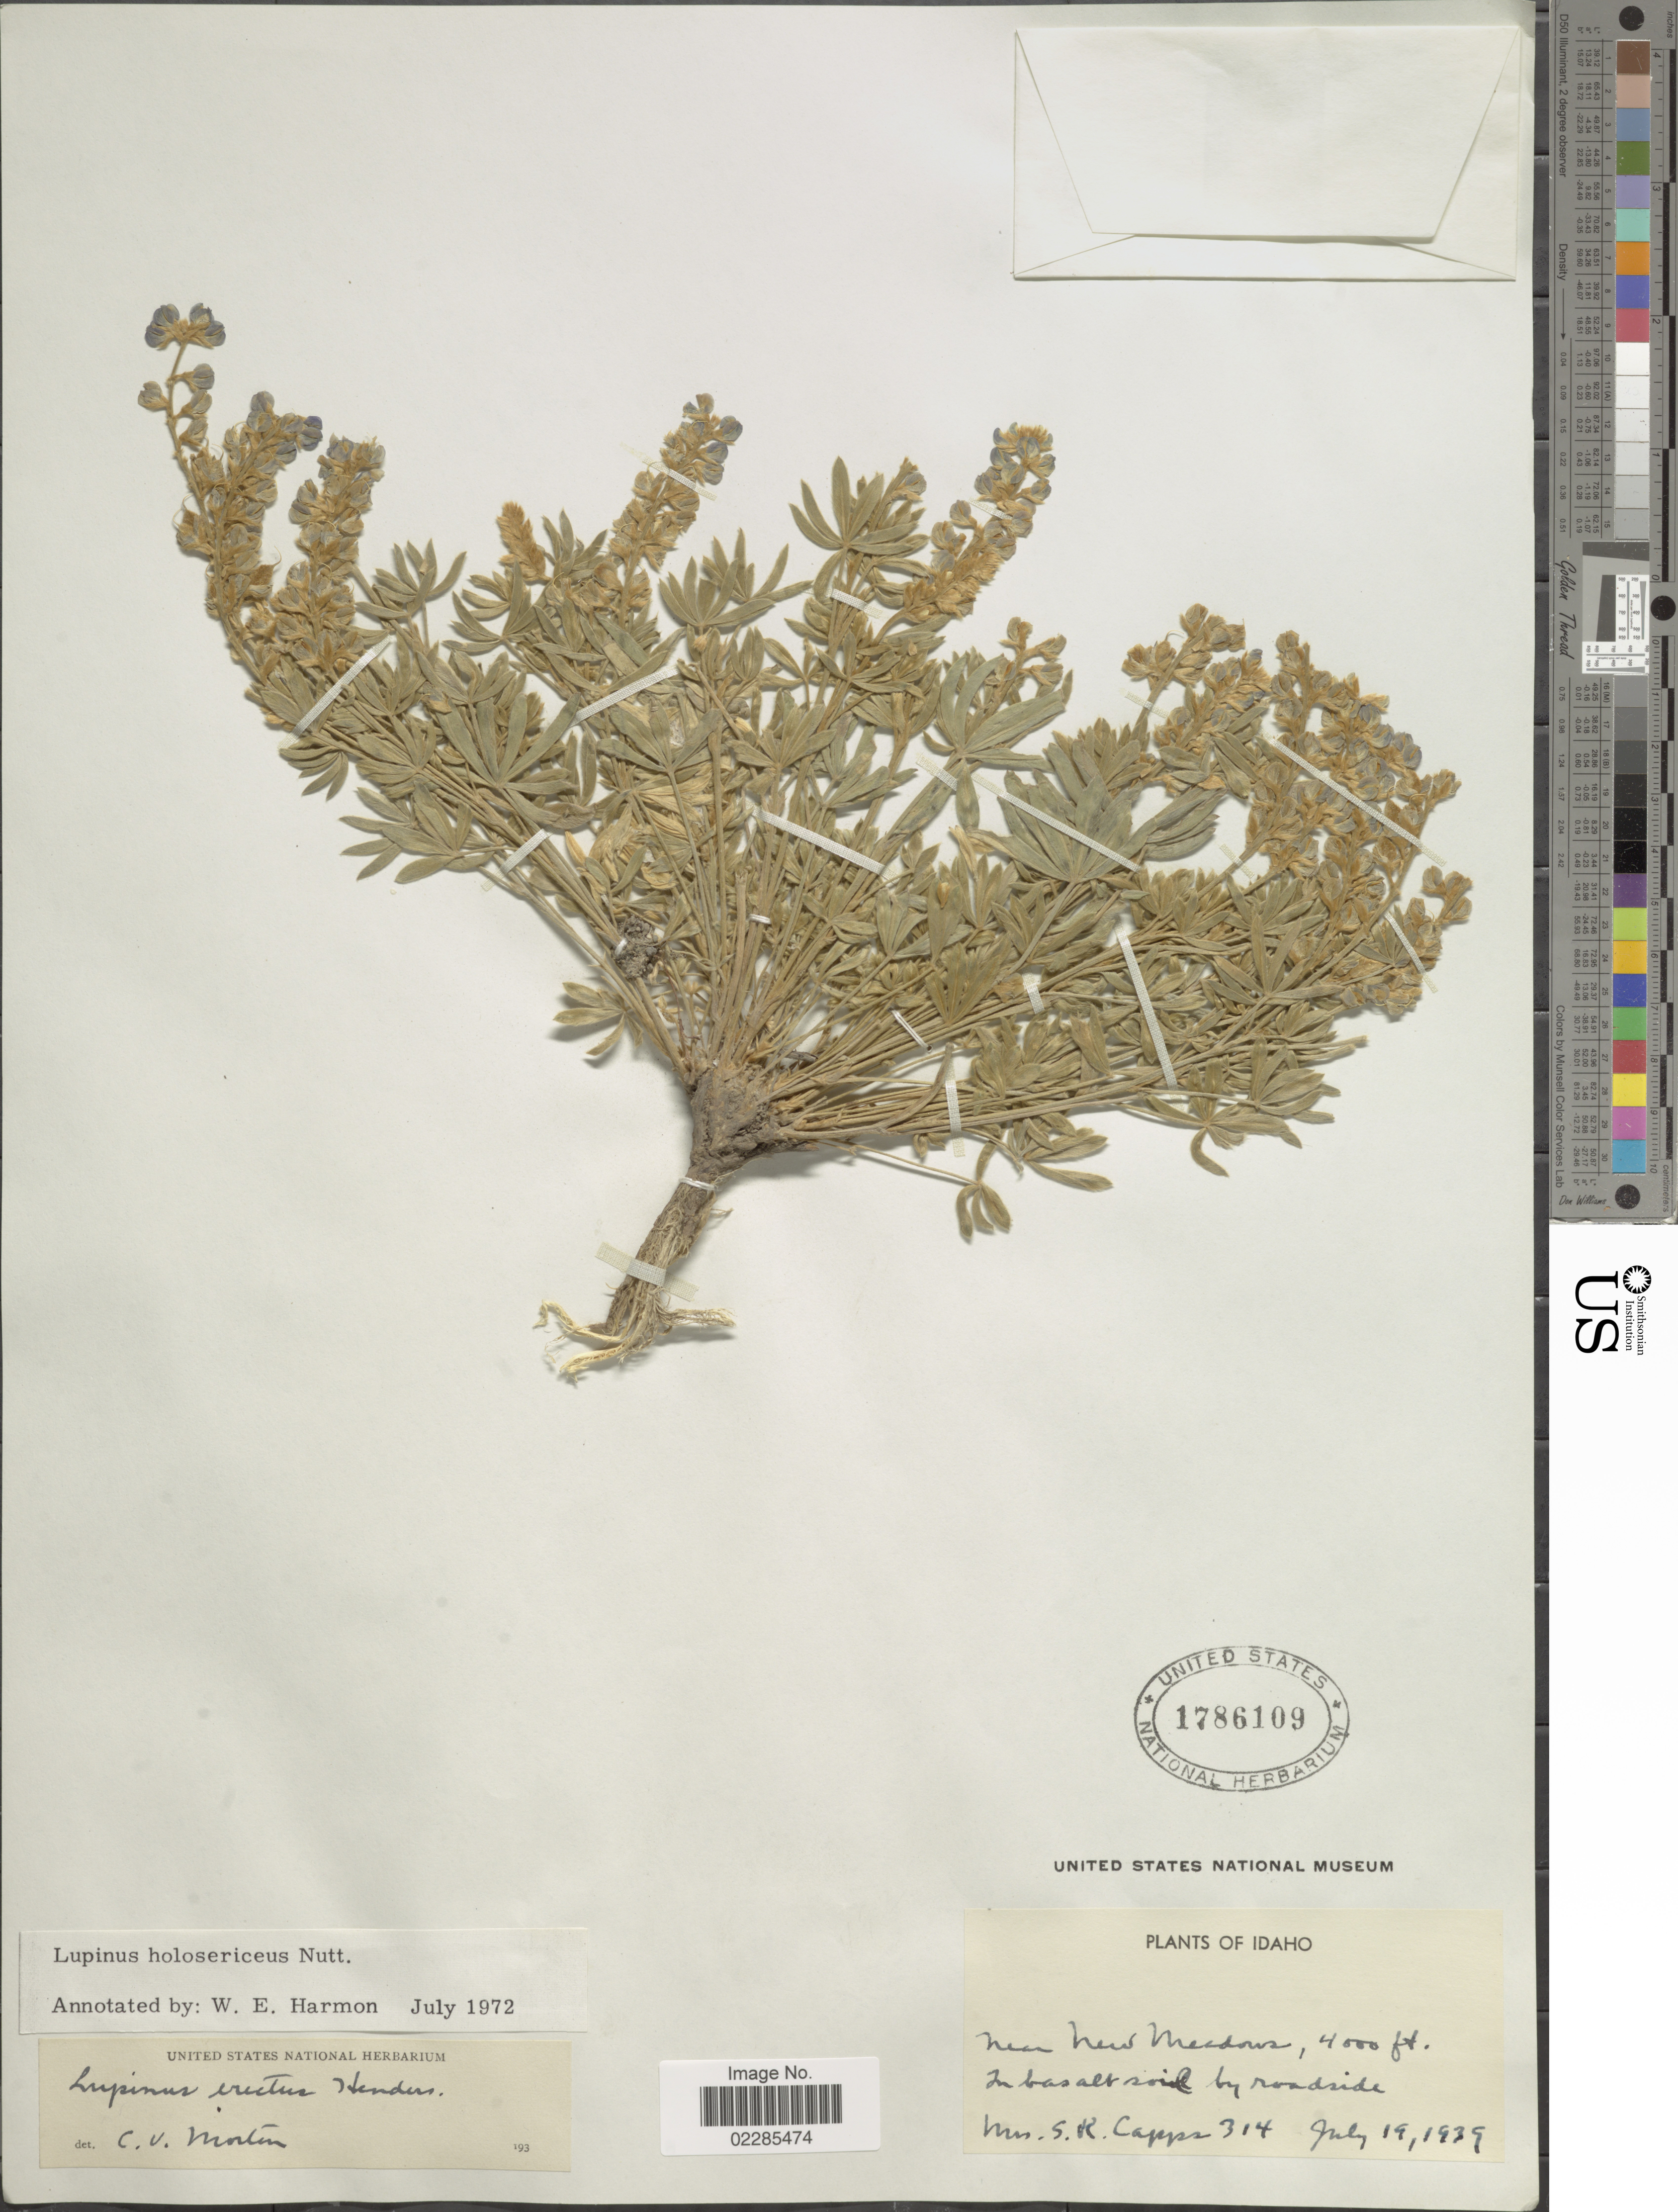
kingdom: Plantae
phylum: Tracheophyta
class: Magnoliopsida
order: Fabales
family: Fabaceae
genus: Lupinus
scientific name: Lupinus holosericeus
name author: Nutt.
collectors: S. Capps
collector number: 314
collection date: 1939-07-19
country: United States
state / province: Idaho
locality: Near New Meadows, In basalt soil by roadside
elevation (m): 1219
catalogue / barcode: US 1786109